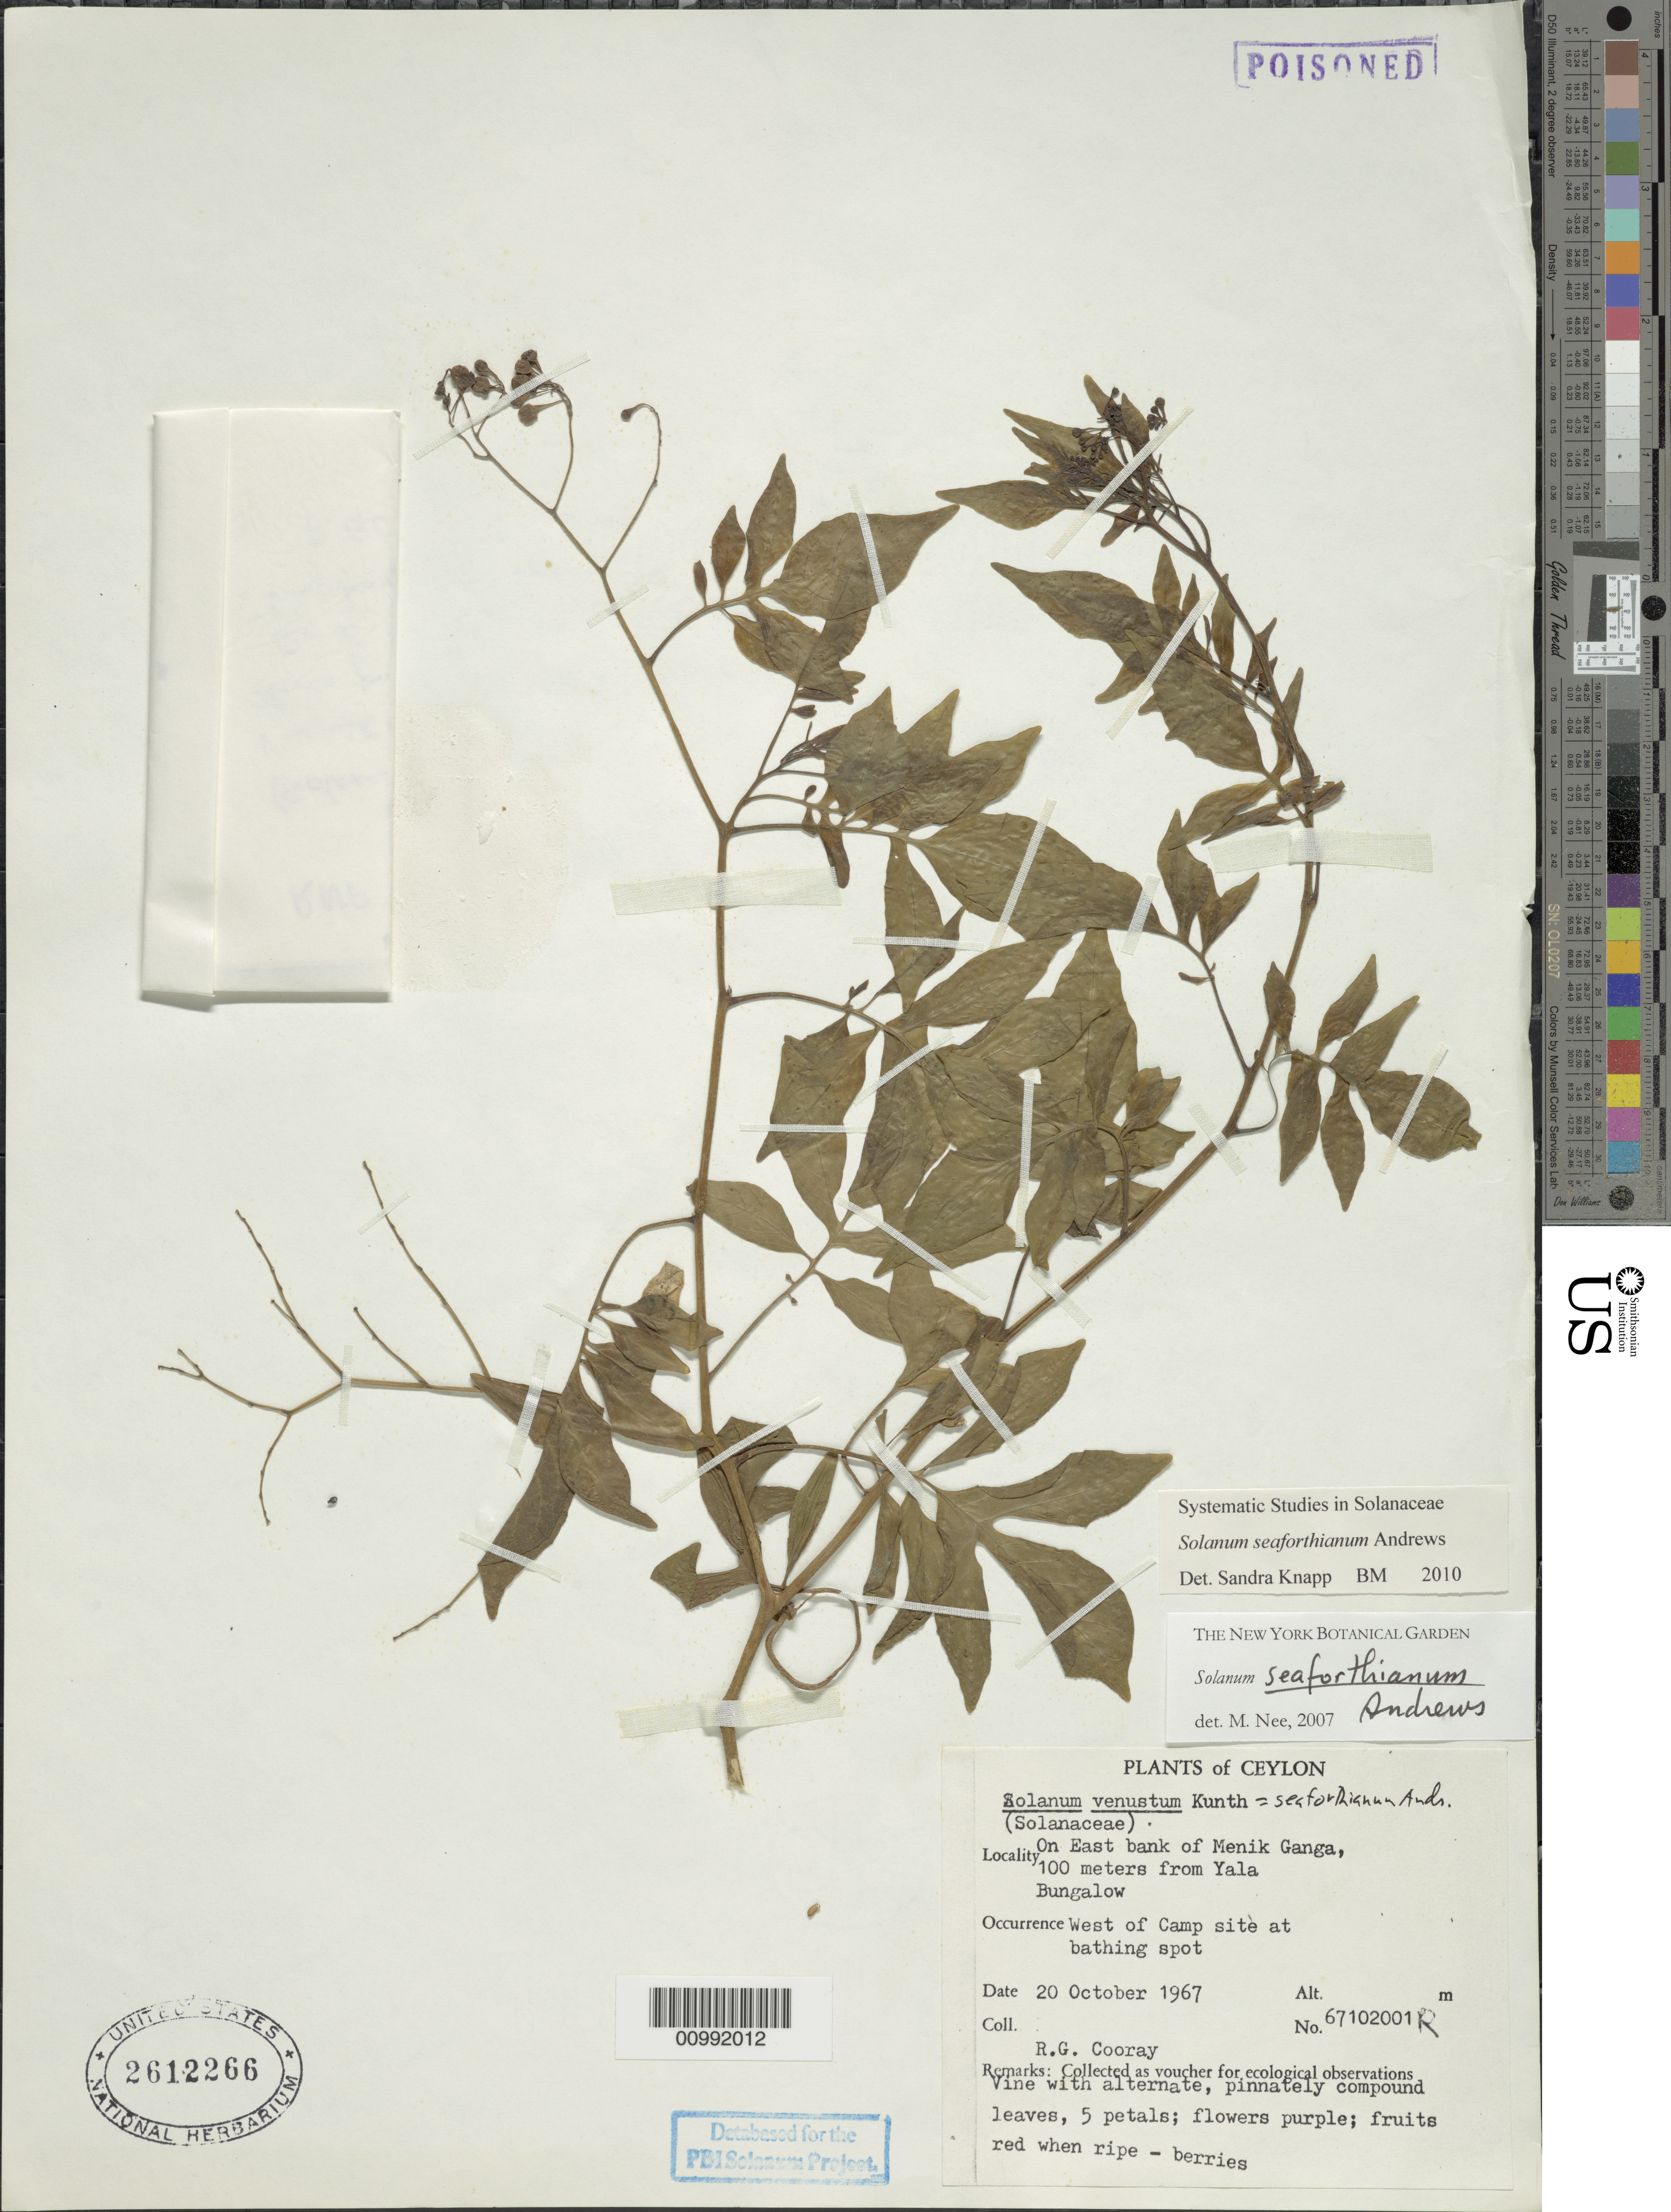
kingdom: Plantae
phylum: Tracheophyta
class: Magnoliopsida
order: Solanales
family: Solanaceae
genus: Solanum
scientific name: Solanum seaforthianum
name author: Andrews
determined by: Knapp, S. D.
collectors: R. Cooray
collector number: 67-102001R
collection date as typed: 20 Oct 1967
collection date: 1967-10-20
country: Sri Lanka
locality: on east bank, 100 meters from Yala Bungalow, west of camp site at bathing spot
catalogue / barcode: US 2612266